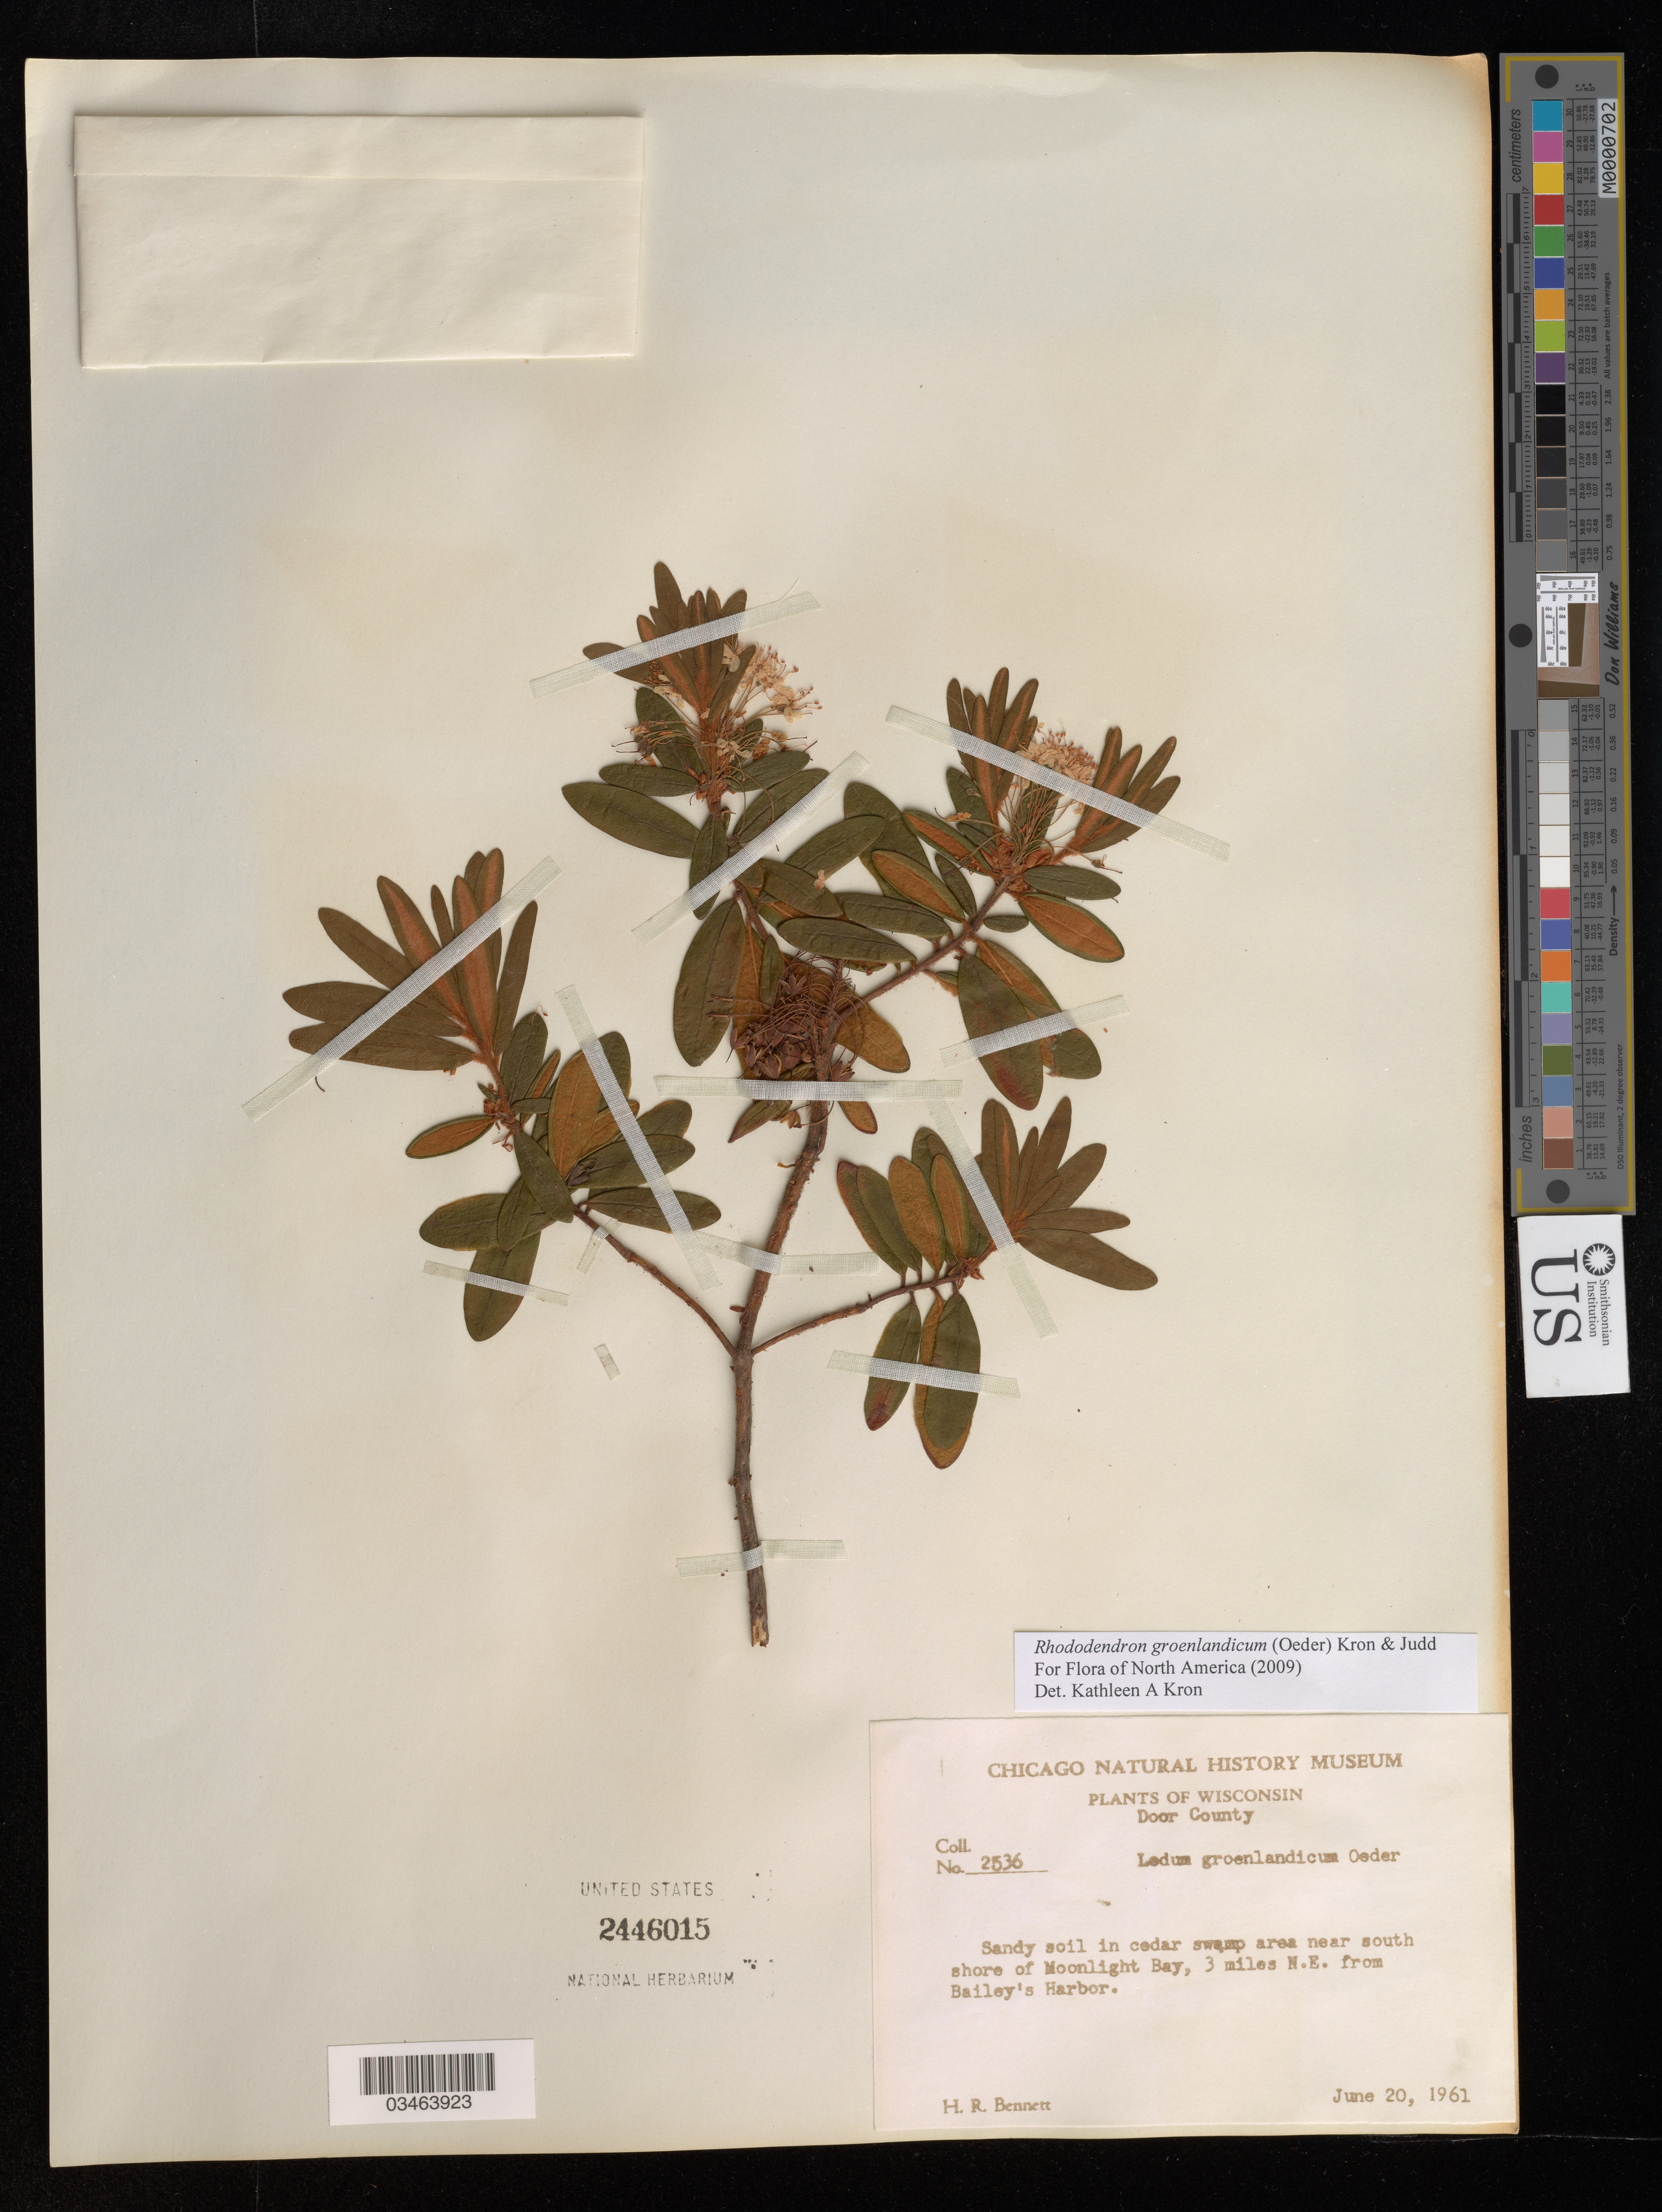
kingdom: Plantae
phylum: Tracheophyta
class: Magnoliopsida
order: Ericales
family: Ericaceae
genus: Rhododendron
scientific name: Rhododendron groenlandicum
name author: (Oeder) Kron & Judd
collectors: H. R. Bennett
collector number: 2536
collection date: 1961-06-20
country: United States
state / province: Wisconsin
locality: Door County. Sandy soil in cedar swamp area near south shore of Moonlight Bay, 3 miles N.E. from Bailey's Harbor.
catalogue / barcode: US 2446015